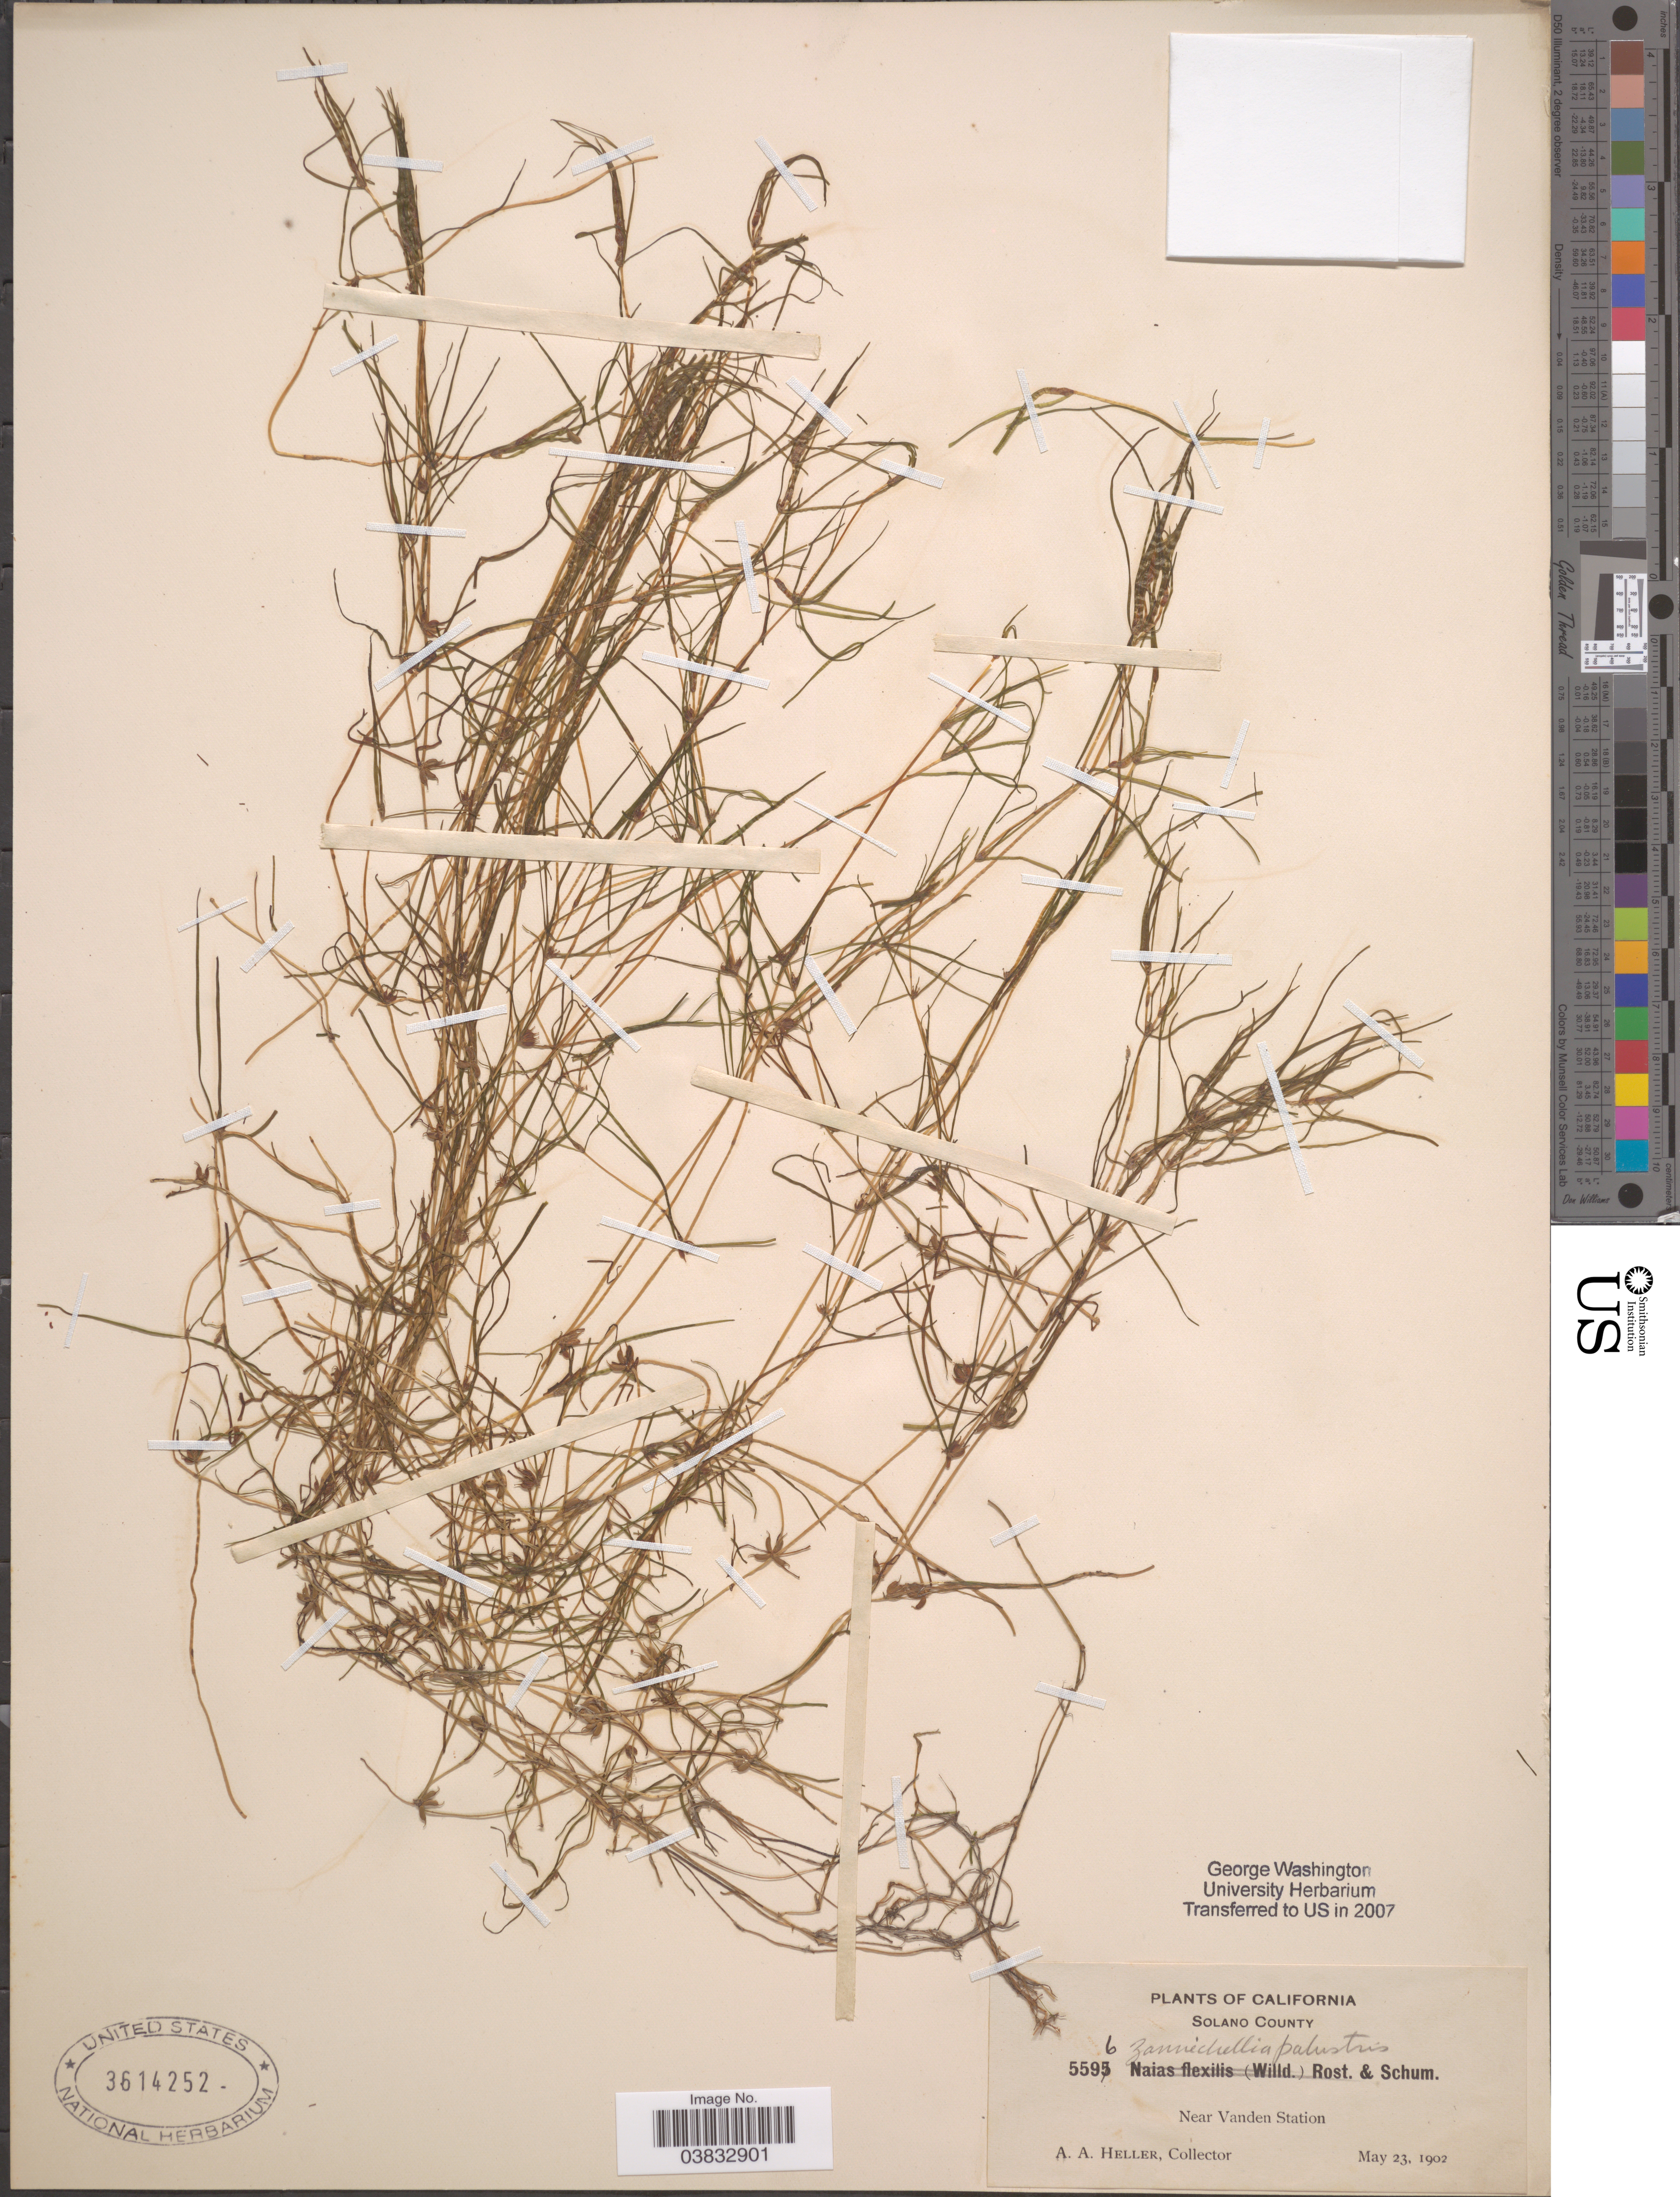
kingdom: Plantae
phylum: Tracheophyta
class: Liliopsida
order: Alismatales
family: Potamogetonaceae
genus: Zannichellia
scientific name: Zannichellia palustris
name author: L.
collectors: A. A. Heller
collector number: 5596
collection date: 1902-05-23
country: United States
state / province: California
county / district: Solano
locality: Solano County. Near Vanden Station.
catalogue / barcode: US 3614252